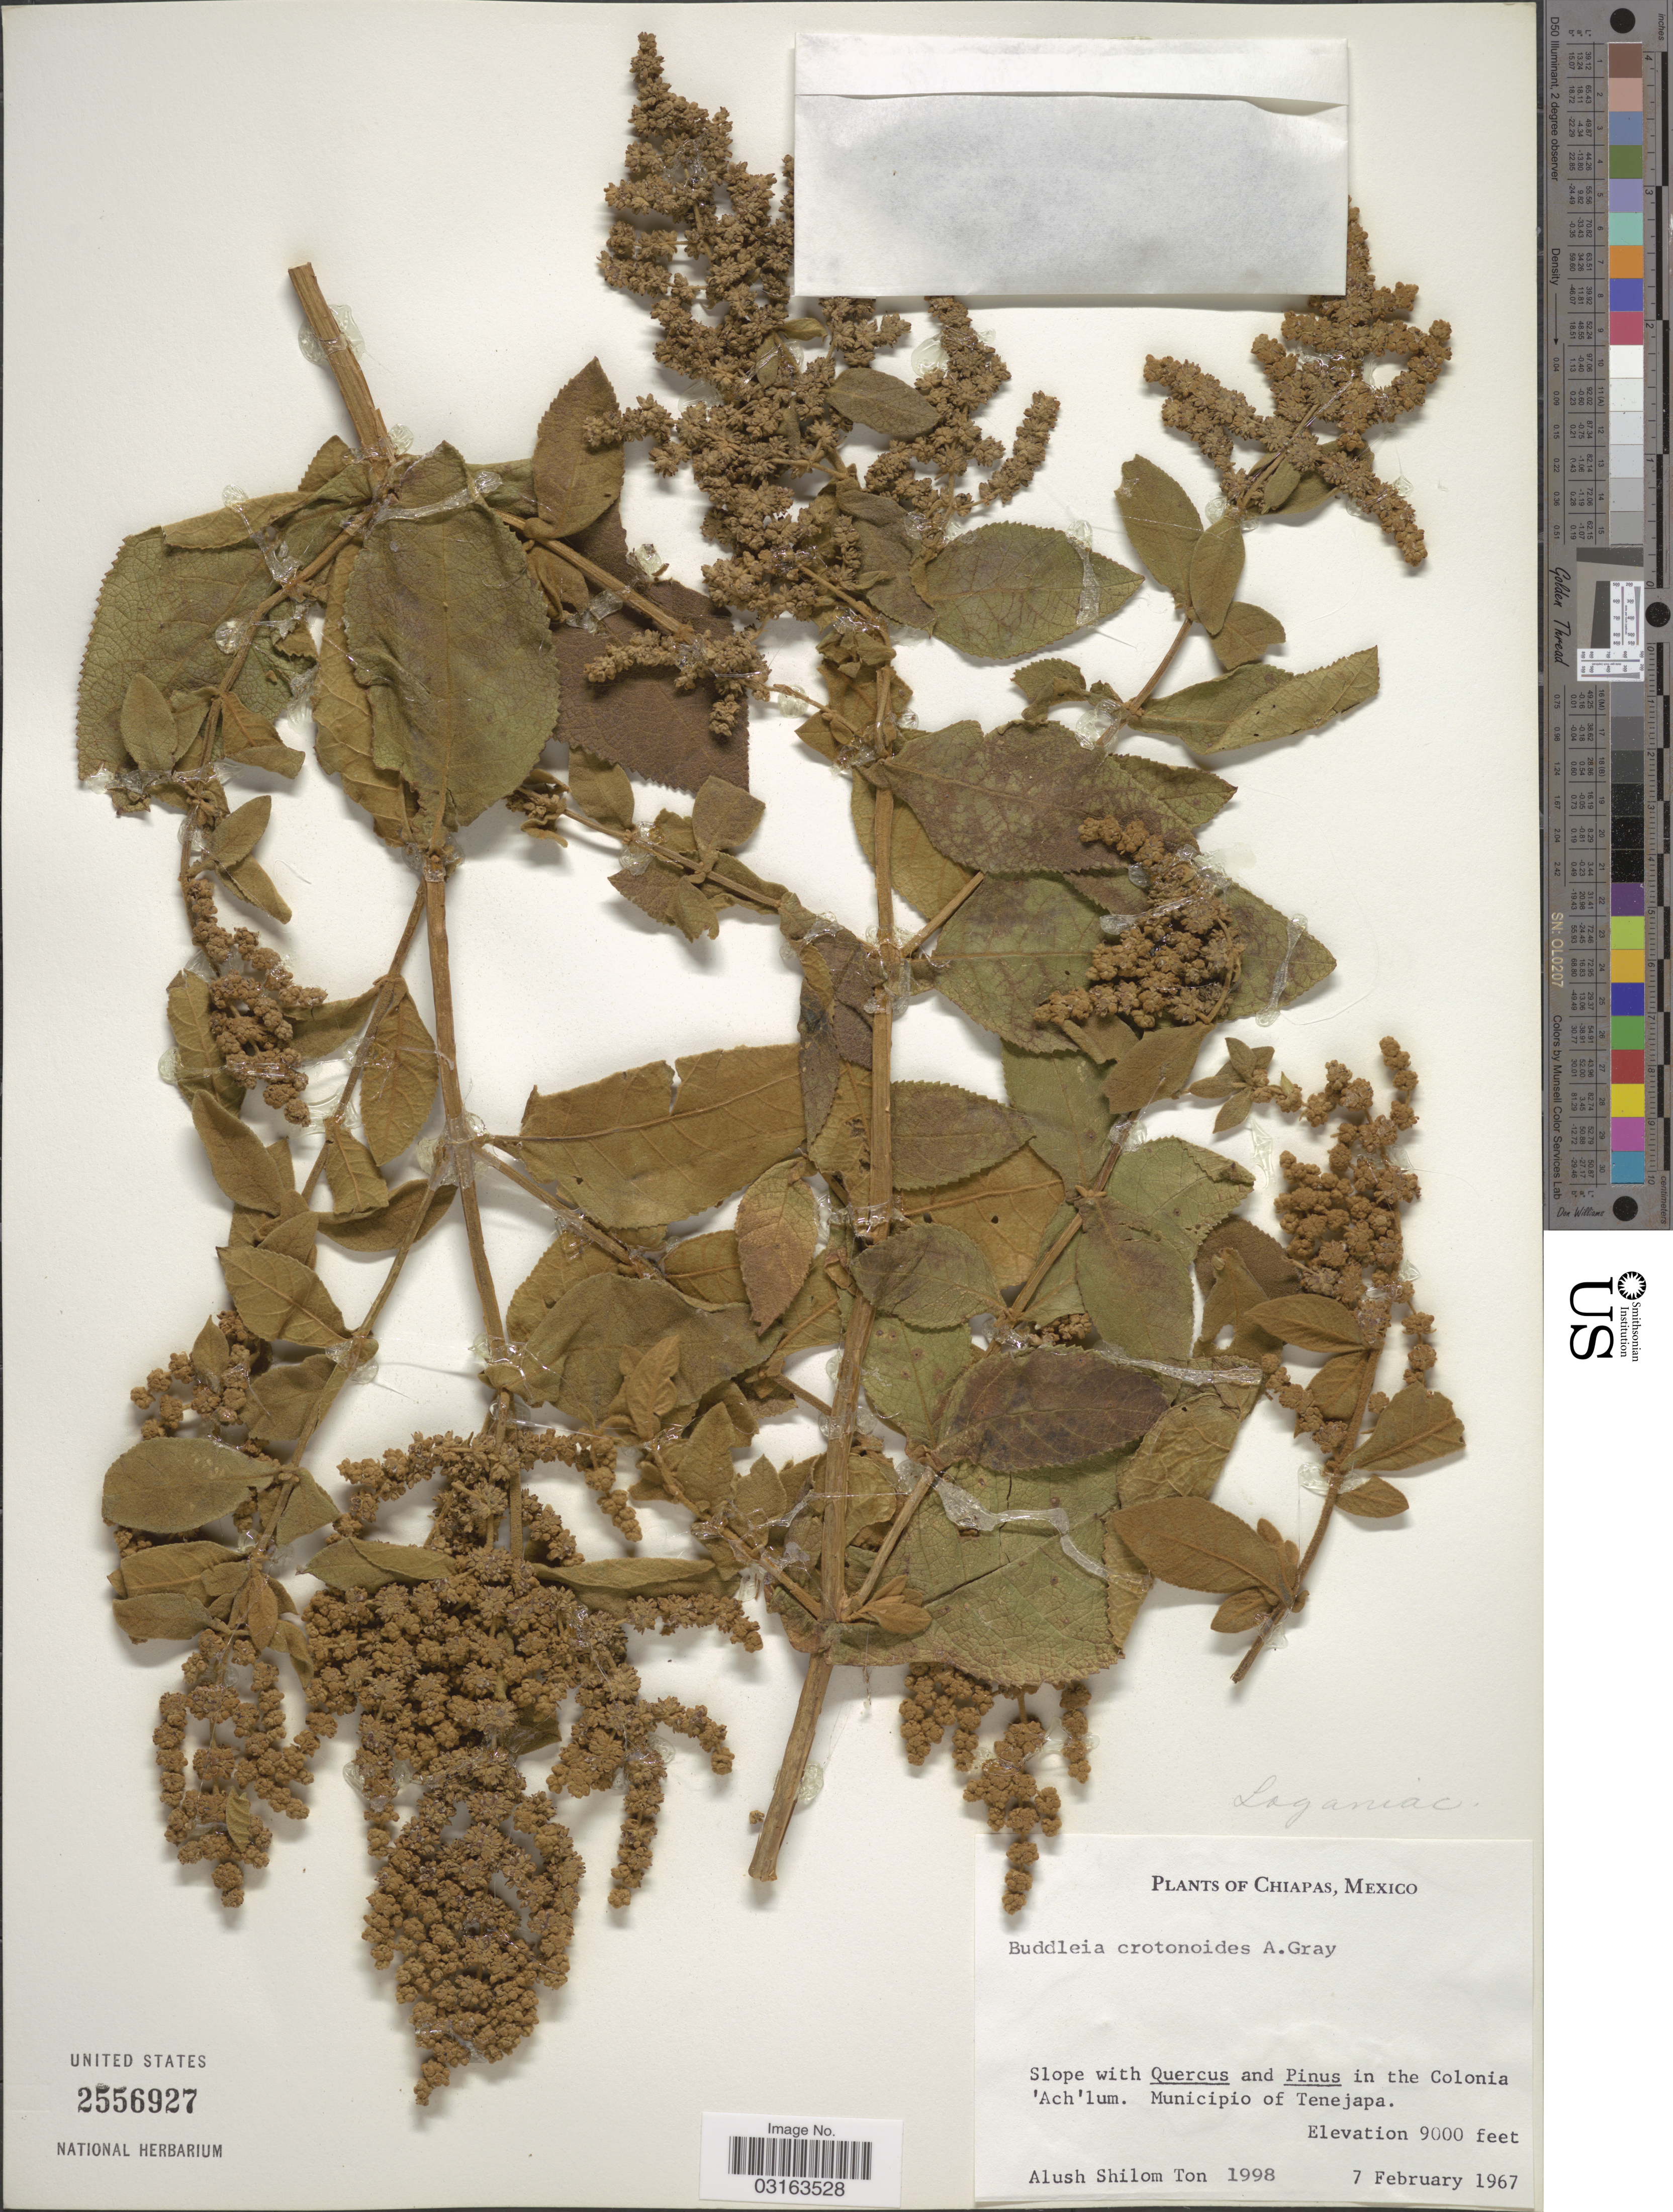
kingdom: Plantae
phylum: Tracheophyta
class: Magnoliopsida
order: Lamiales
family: Scrophulariaceae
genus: Buddleja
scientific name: Buddleja crotonoides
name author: A. Gray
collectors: A. M. Ton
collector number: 1998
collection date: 1967-02-07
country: Mexico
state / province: Chiapas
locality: In the Colonia 'Ach'lum. Municipio of Tenejapa.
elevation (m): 2743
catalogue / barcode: US 2556927